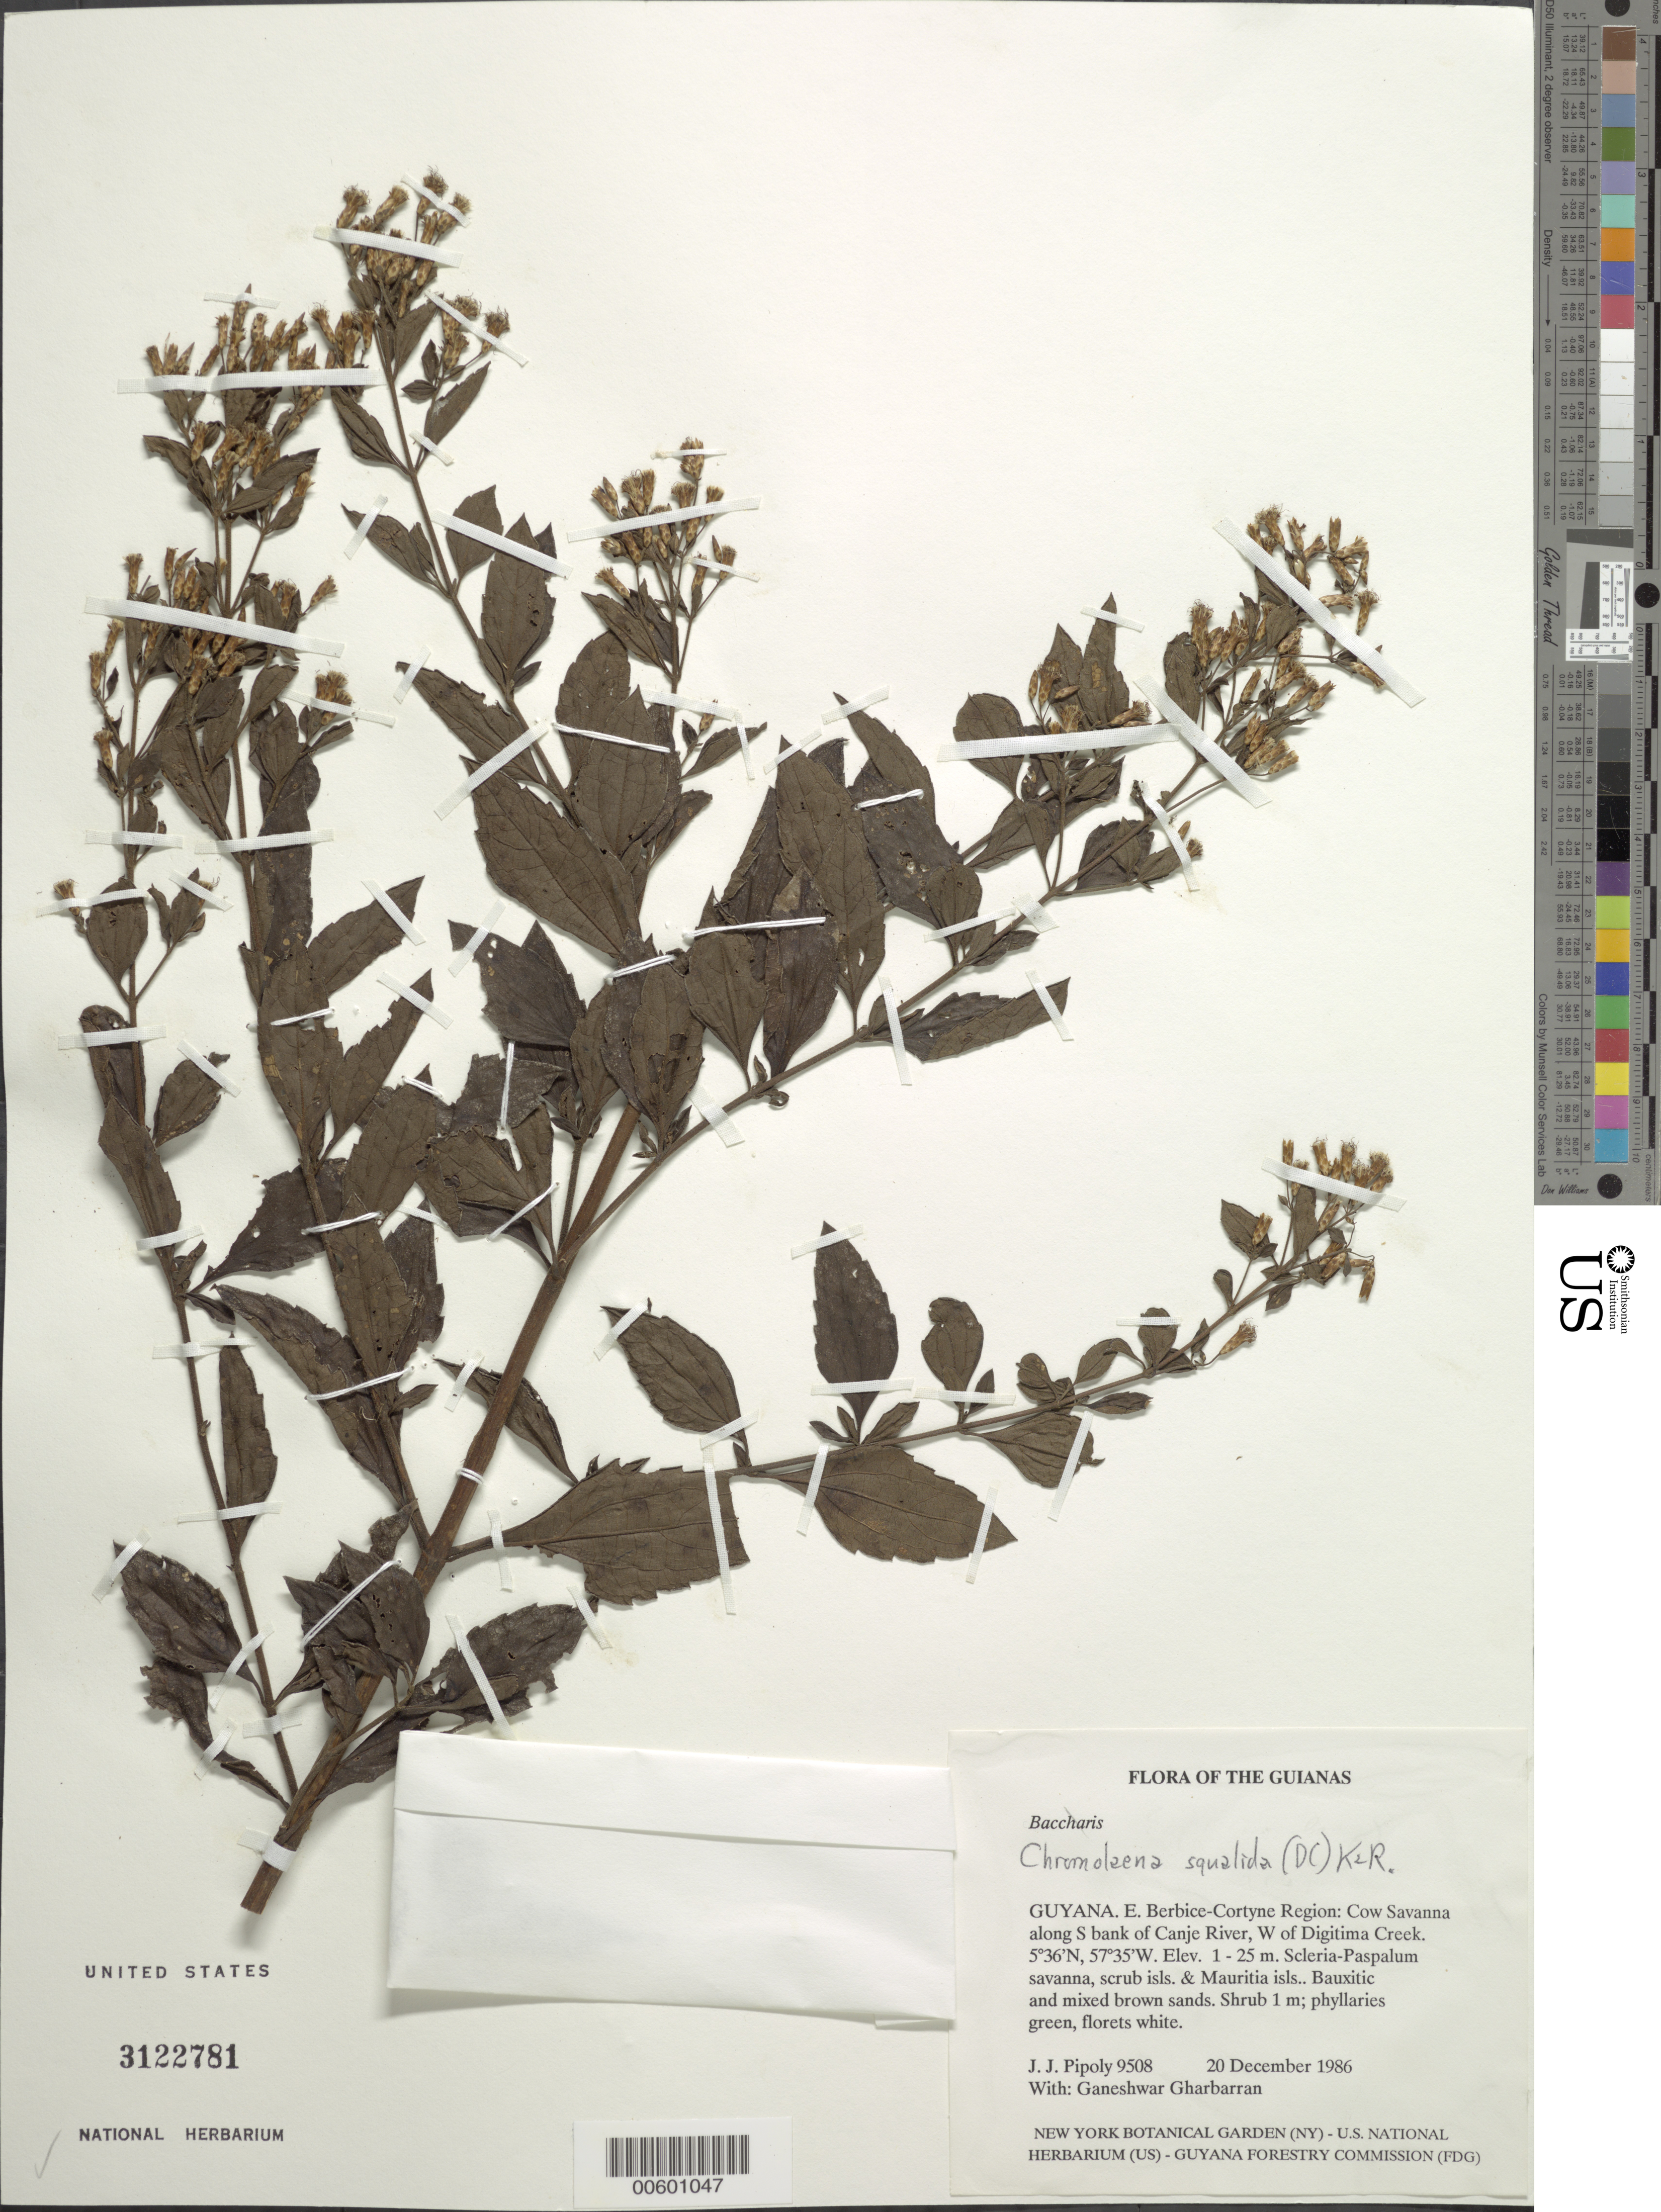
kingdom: Plantae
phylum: Tracheophyta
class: Magnoliopsida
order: Asterales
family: Asteraceae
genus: Chromolaena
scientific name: Chromolaena squalida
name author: (DC.) R.M. King & H. Rob.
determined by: Robinson, Harold E., (US)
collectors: J. J. Pipoly & G. Gharbarran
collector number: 9508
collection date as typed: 20 December 1986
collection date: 1986-12-20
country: Guyana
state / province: E. Berbice-Corentyne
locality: Cow savanna, along S bank of Canje River, W of Digitima Creek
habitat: Scleria-Paspalum savanna, scrub isls. & Mauritia isls. Bauxitic and mixed brown sands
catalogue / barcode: US 3122781